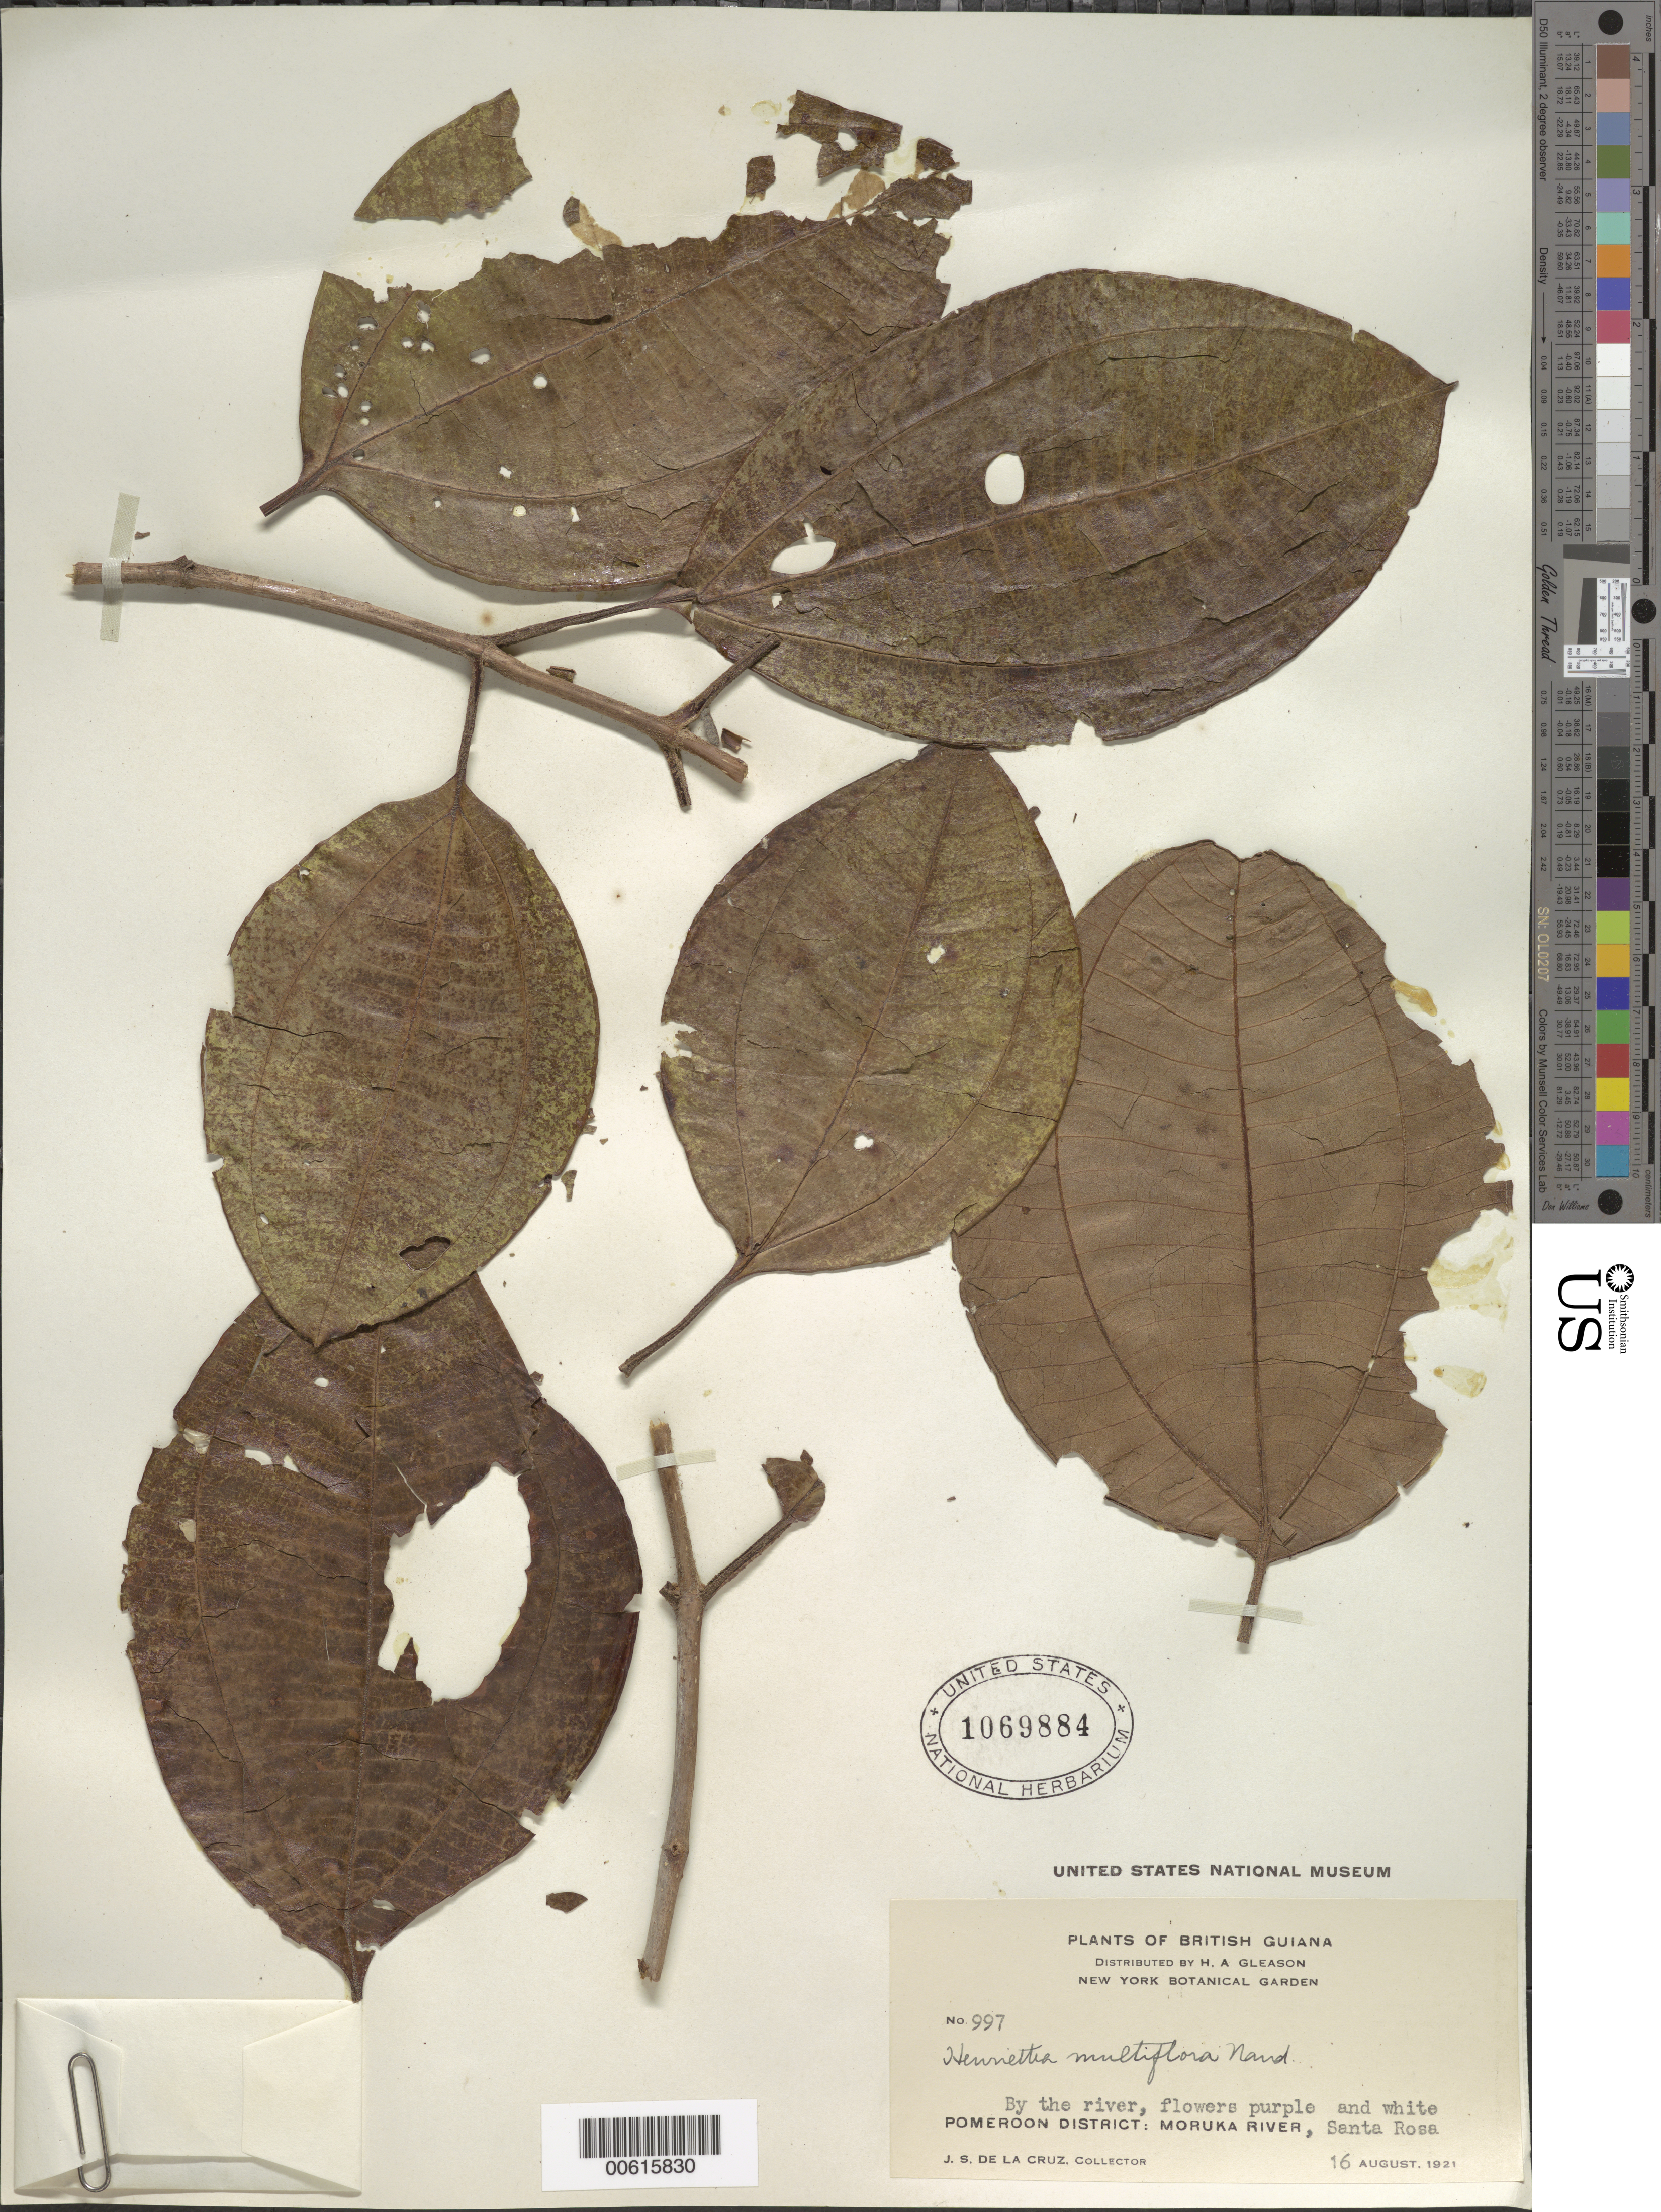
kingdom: Plantae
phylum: Tracheophyta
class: Magnoliopsida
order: Myrtales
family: Melastomataceae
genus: Henriettea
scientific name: Henriettea multiflora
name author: Naudin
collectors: J. S. de la Cruz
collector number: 997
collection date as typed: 16-Aug-21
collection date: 1921-08-16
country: Guyana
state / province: Barima-Waini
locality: Moruka R., Santa Rosa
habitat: By the river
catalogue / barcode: US 1069884